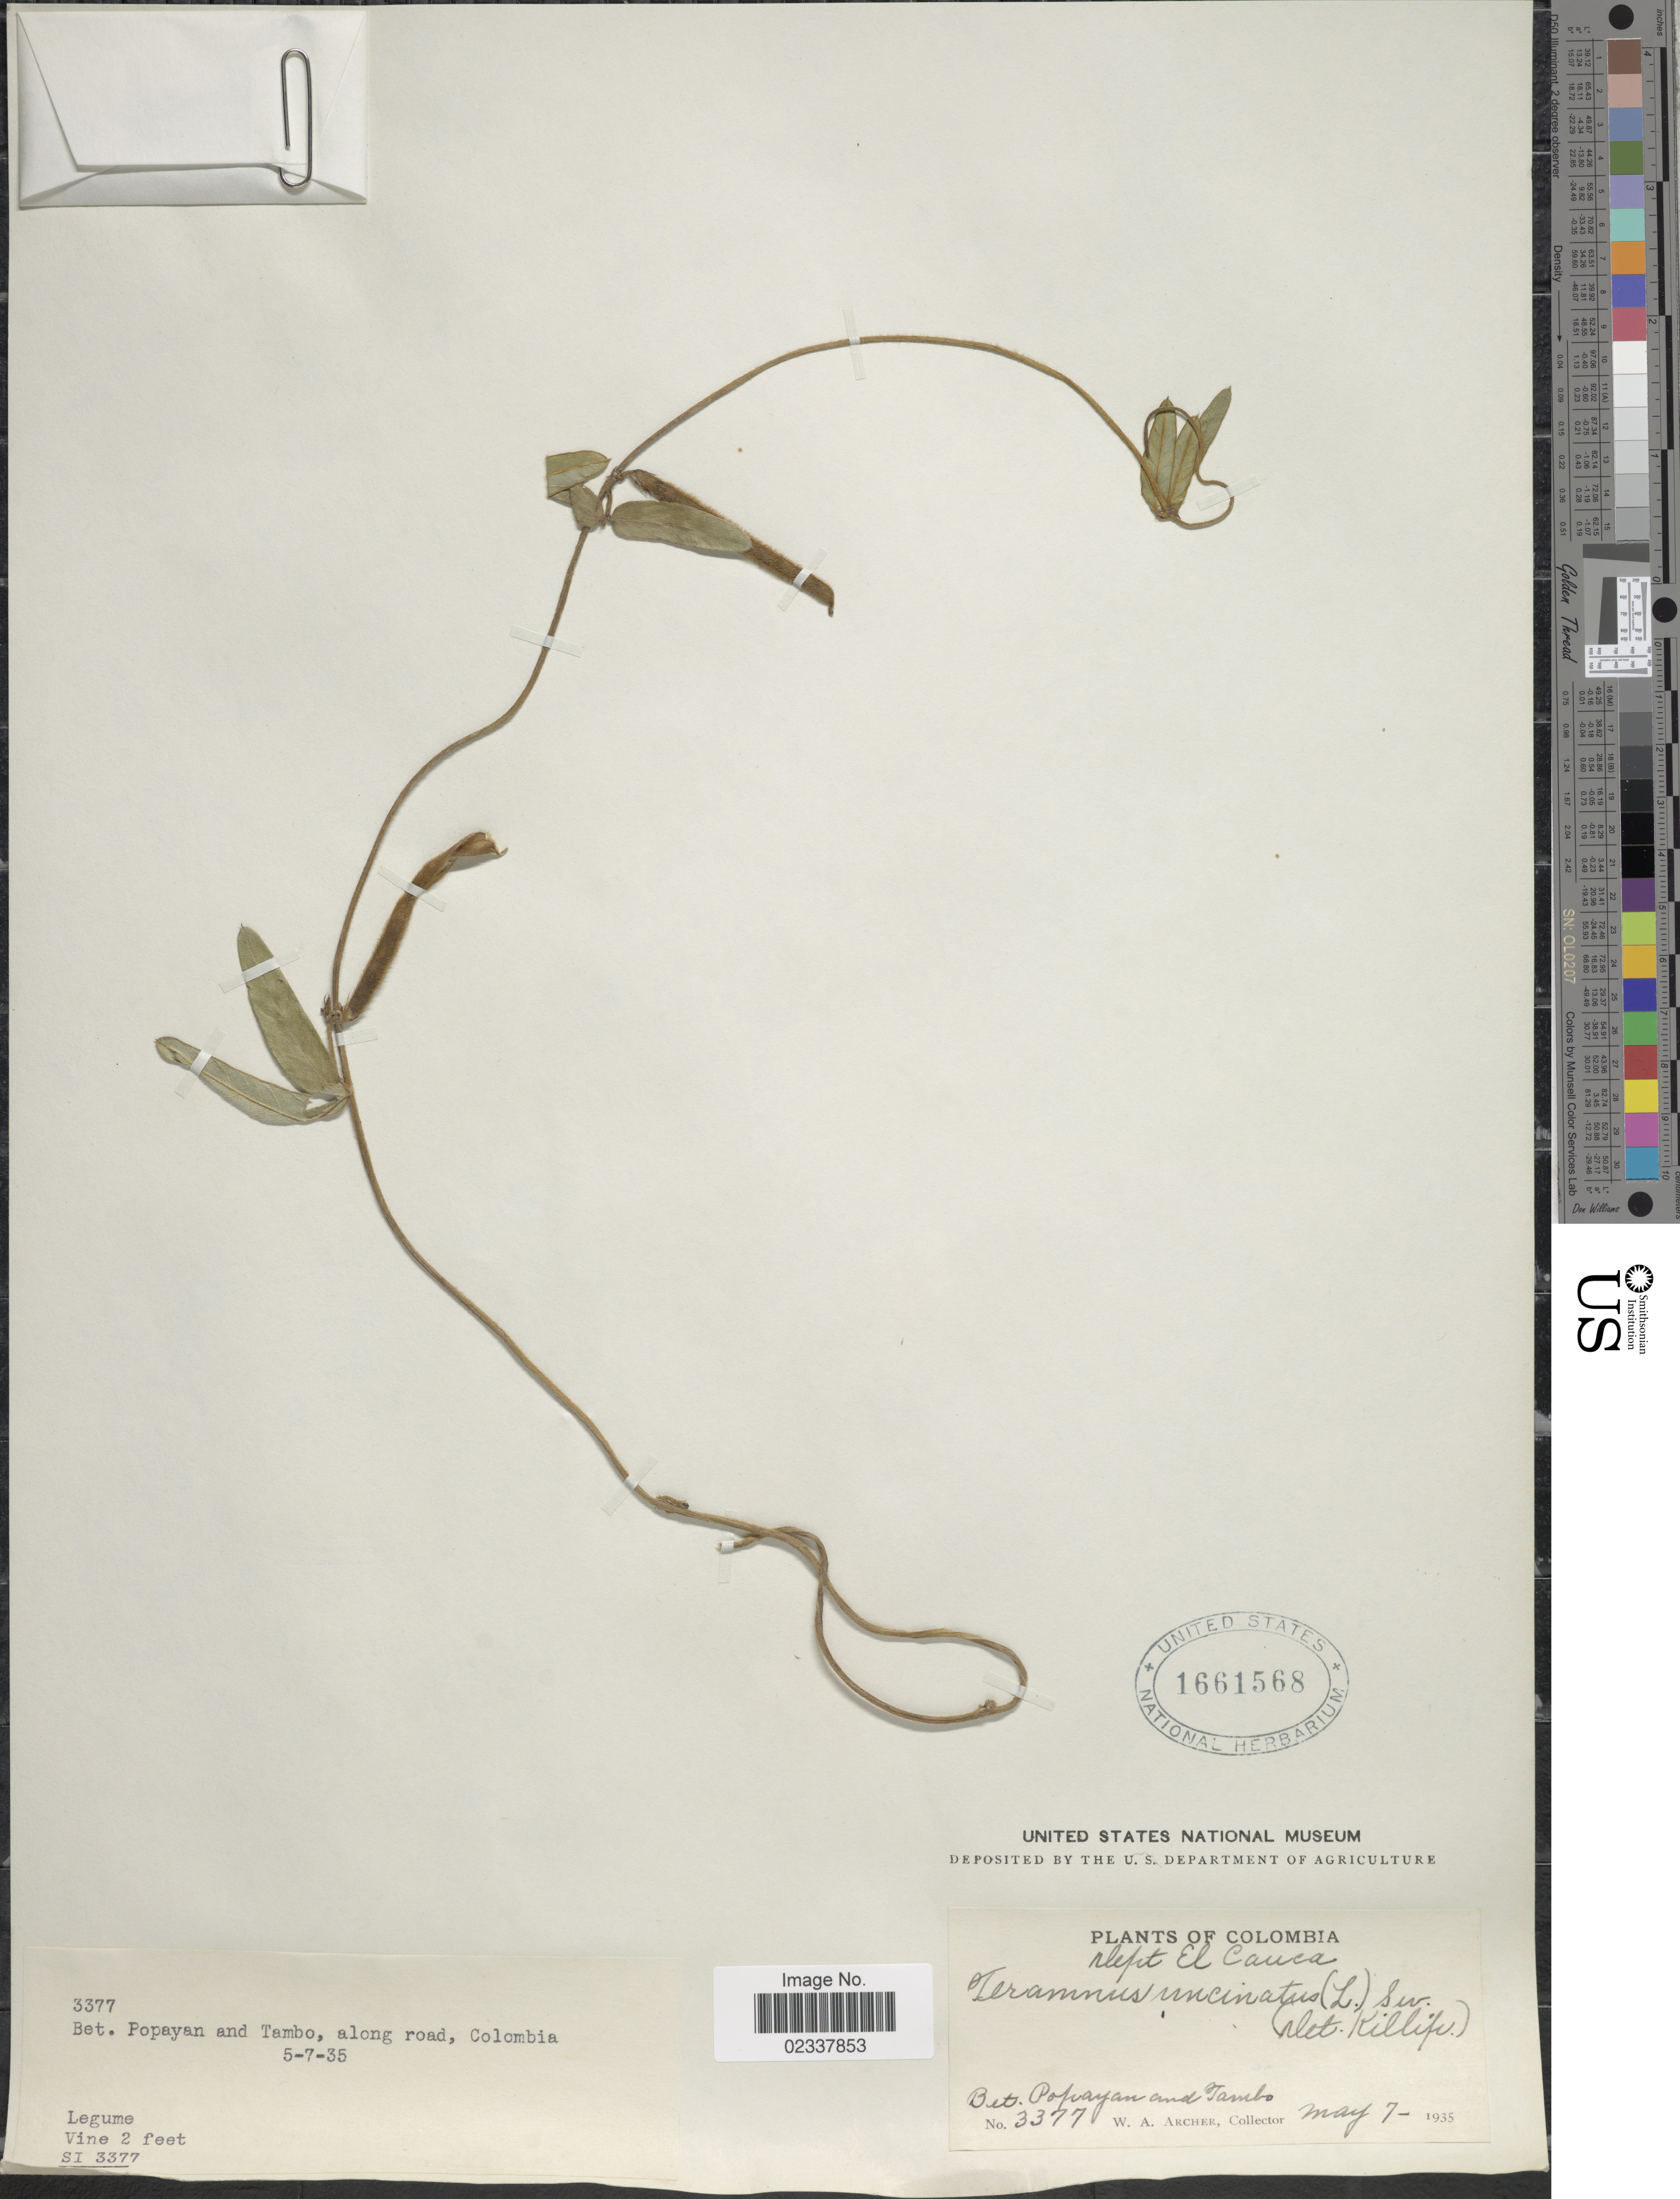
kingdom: Plantae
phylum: Tracheophyta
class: Magnoliopsida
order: Fabales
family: Fabaceae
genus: Teramnus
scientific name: Teramnus uncinatus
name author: (L.) Sw.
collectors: W. A. Archer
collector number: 3377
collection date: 1935-05-07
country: Colombia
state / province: Cauca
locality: Bet. Popayan and Tambo, along road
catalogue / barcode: US 1661568